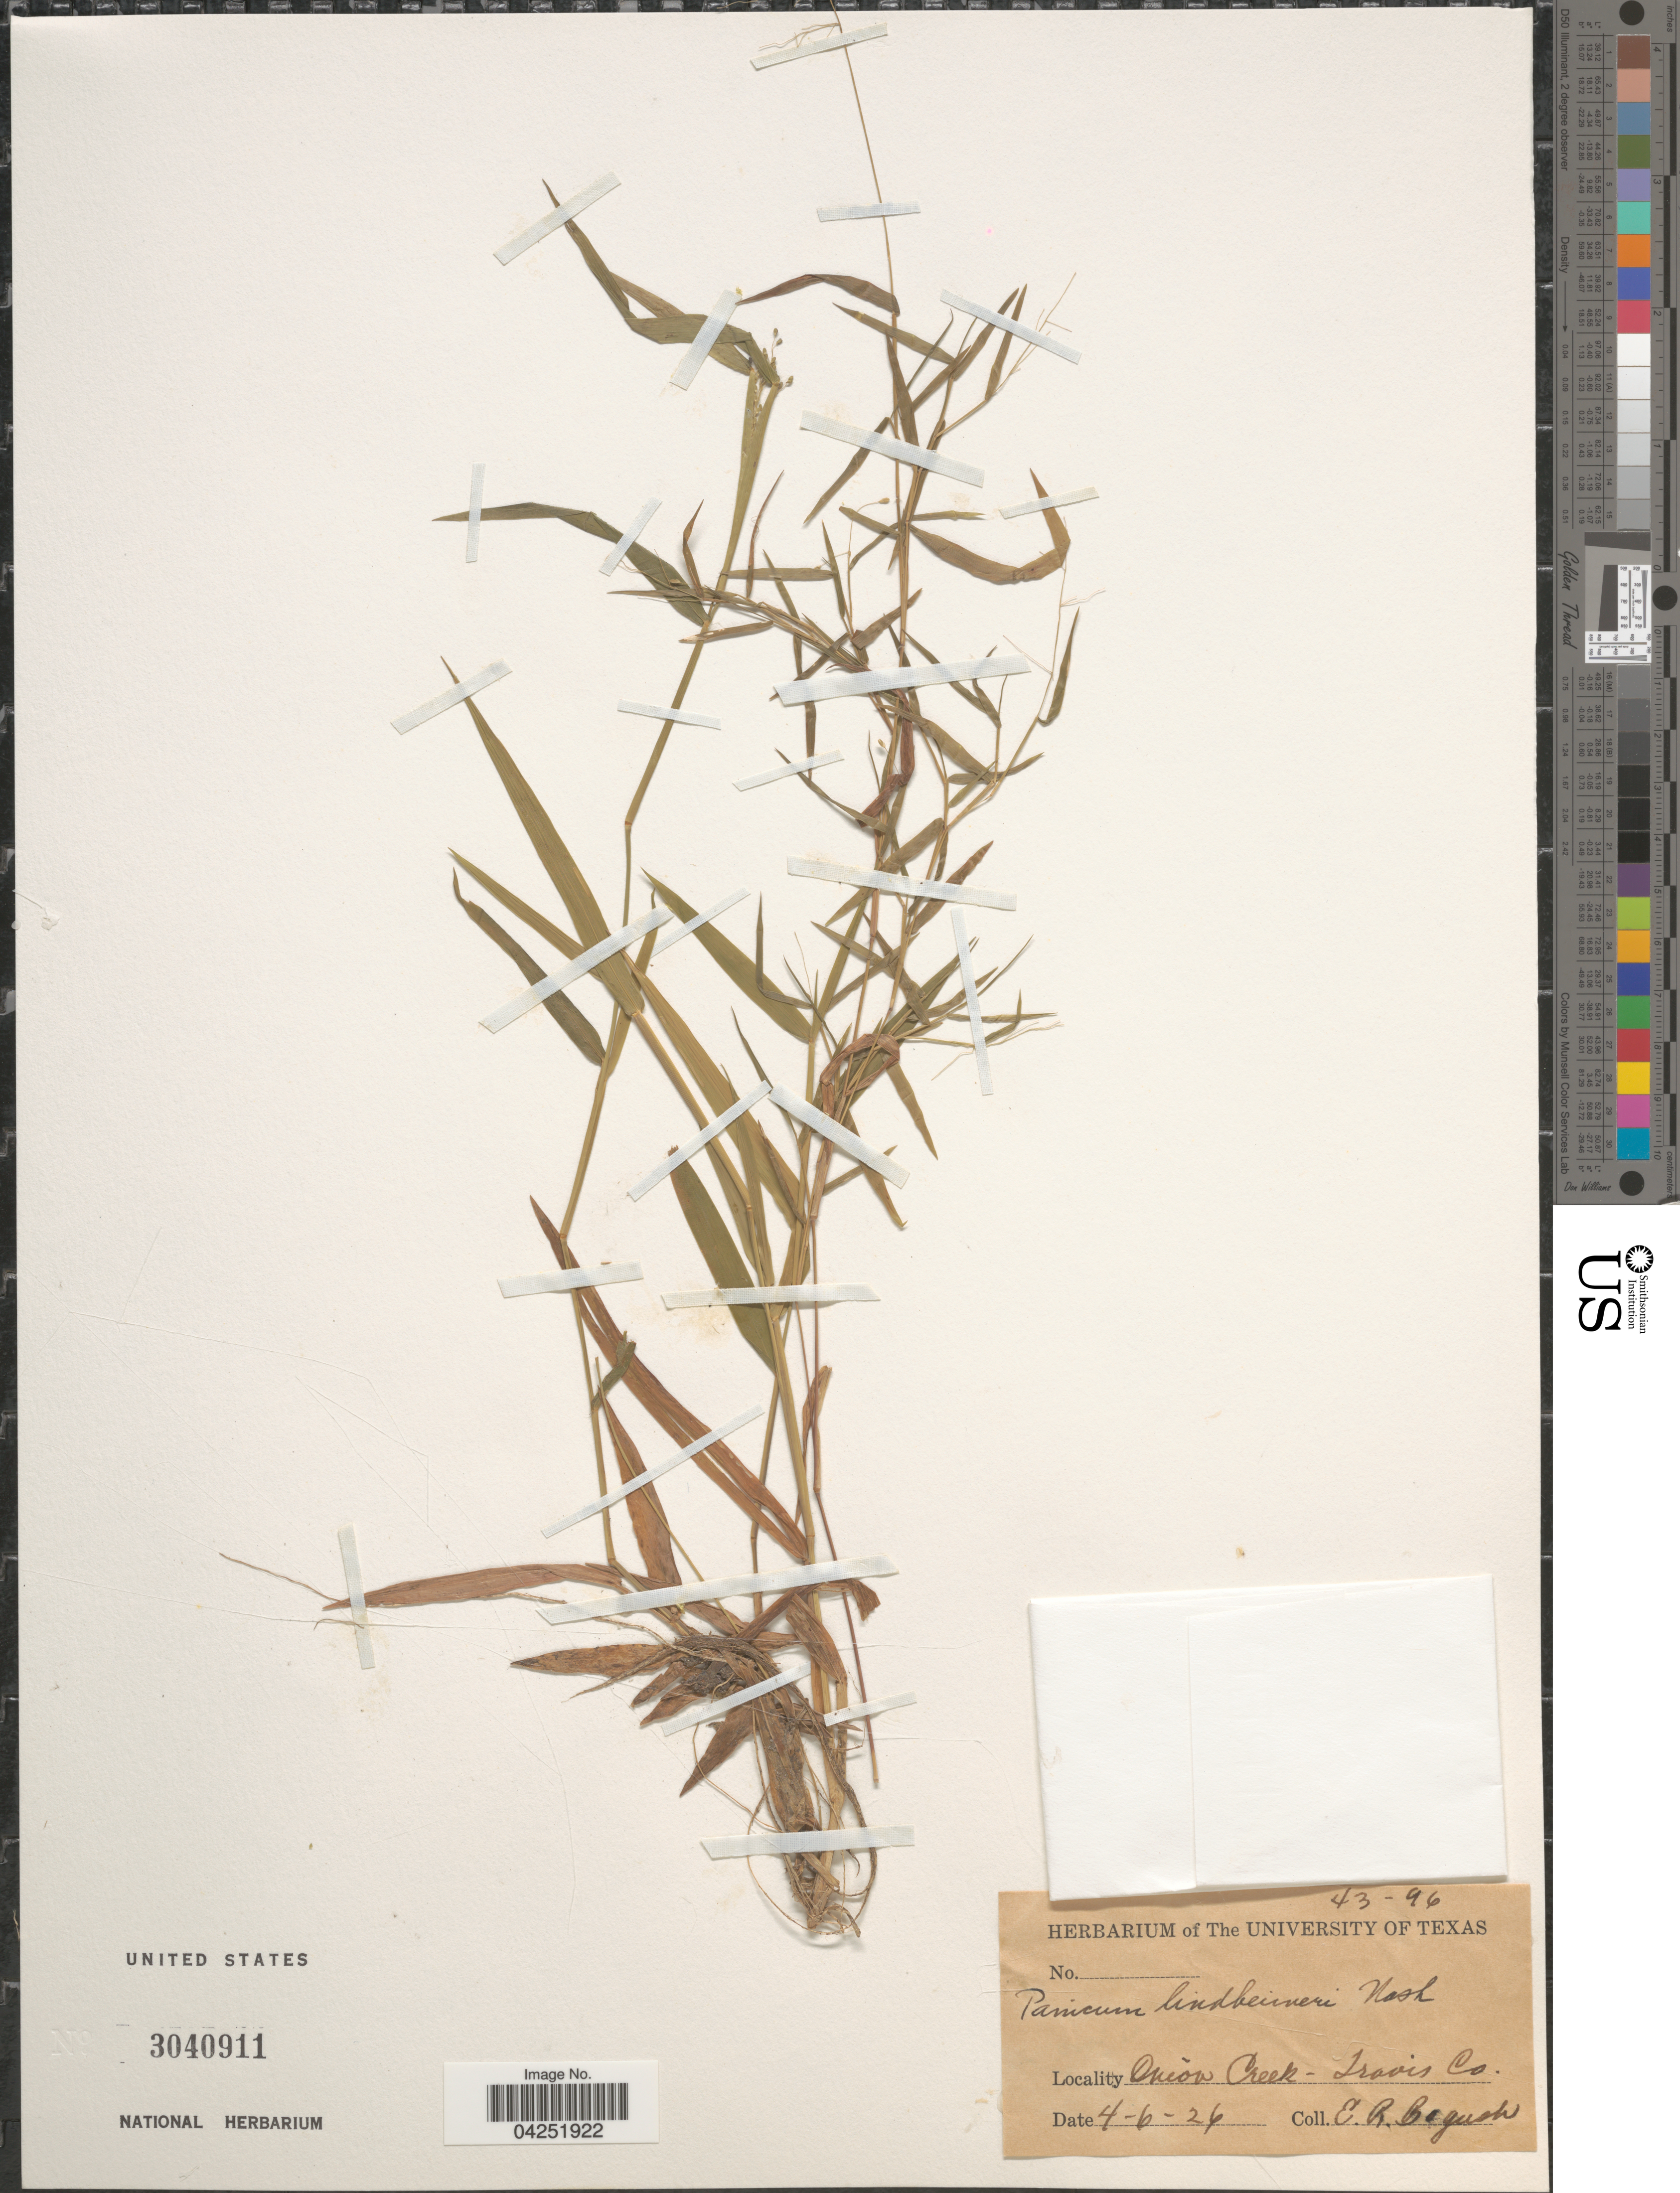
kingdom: Plantae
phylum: Tracheophyta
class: Liliopsida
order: Poales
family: Poaceae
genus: Dichanthelium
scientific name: Dichanthelium acuminatum var. lindheimeri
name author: (Nash) Gould & C.A. Clark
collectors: E. Bogusch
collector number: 43-96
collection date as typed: Transcribed d/m/y: 6/4/26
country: United States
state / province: Texas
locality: Onion Creek - Travis Co.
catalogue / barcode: US 3040911